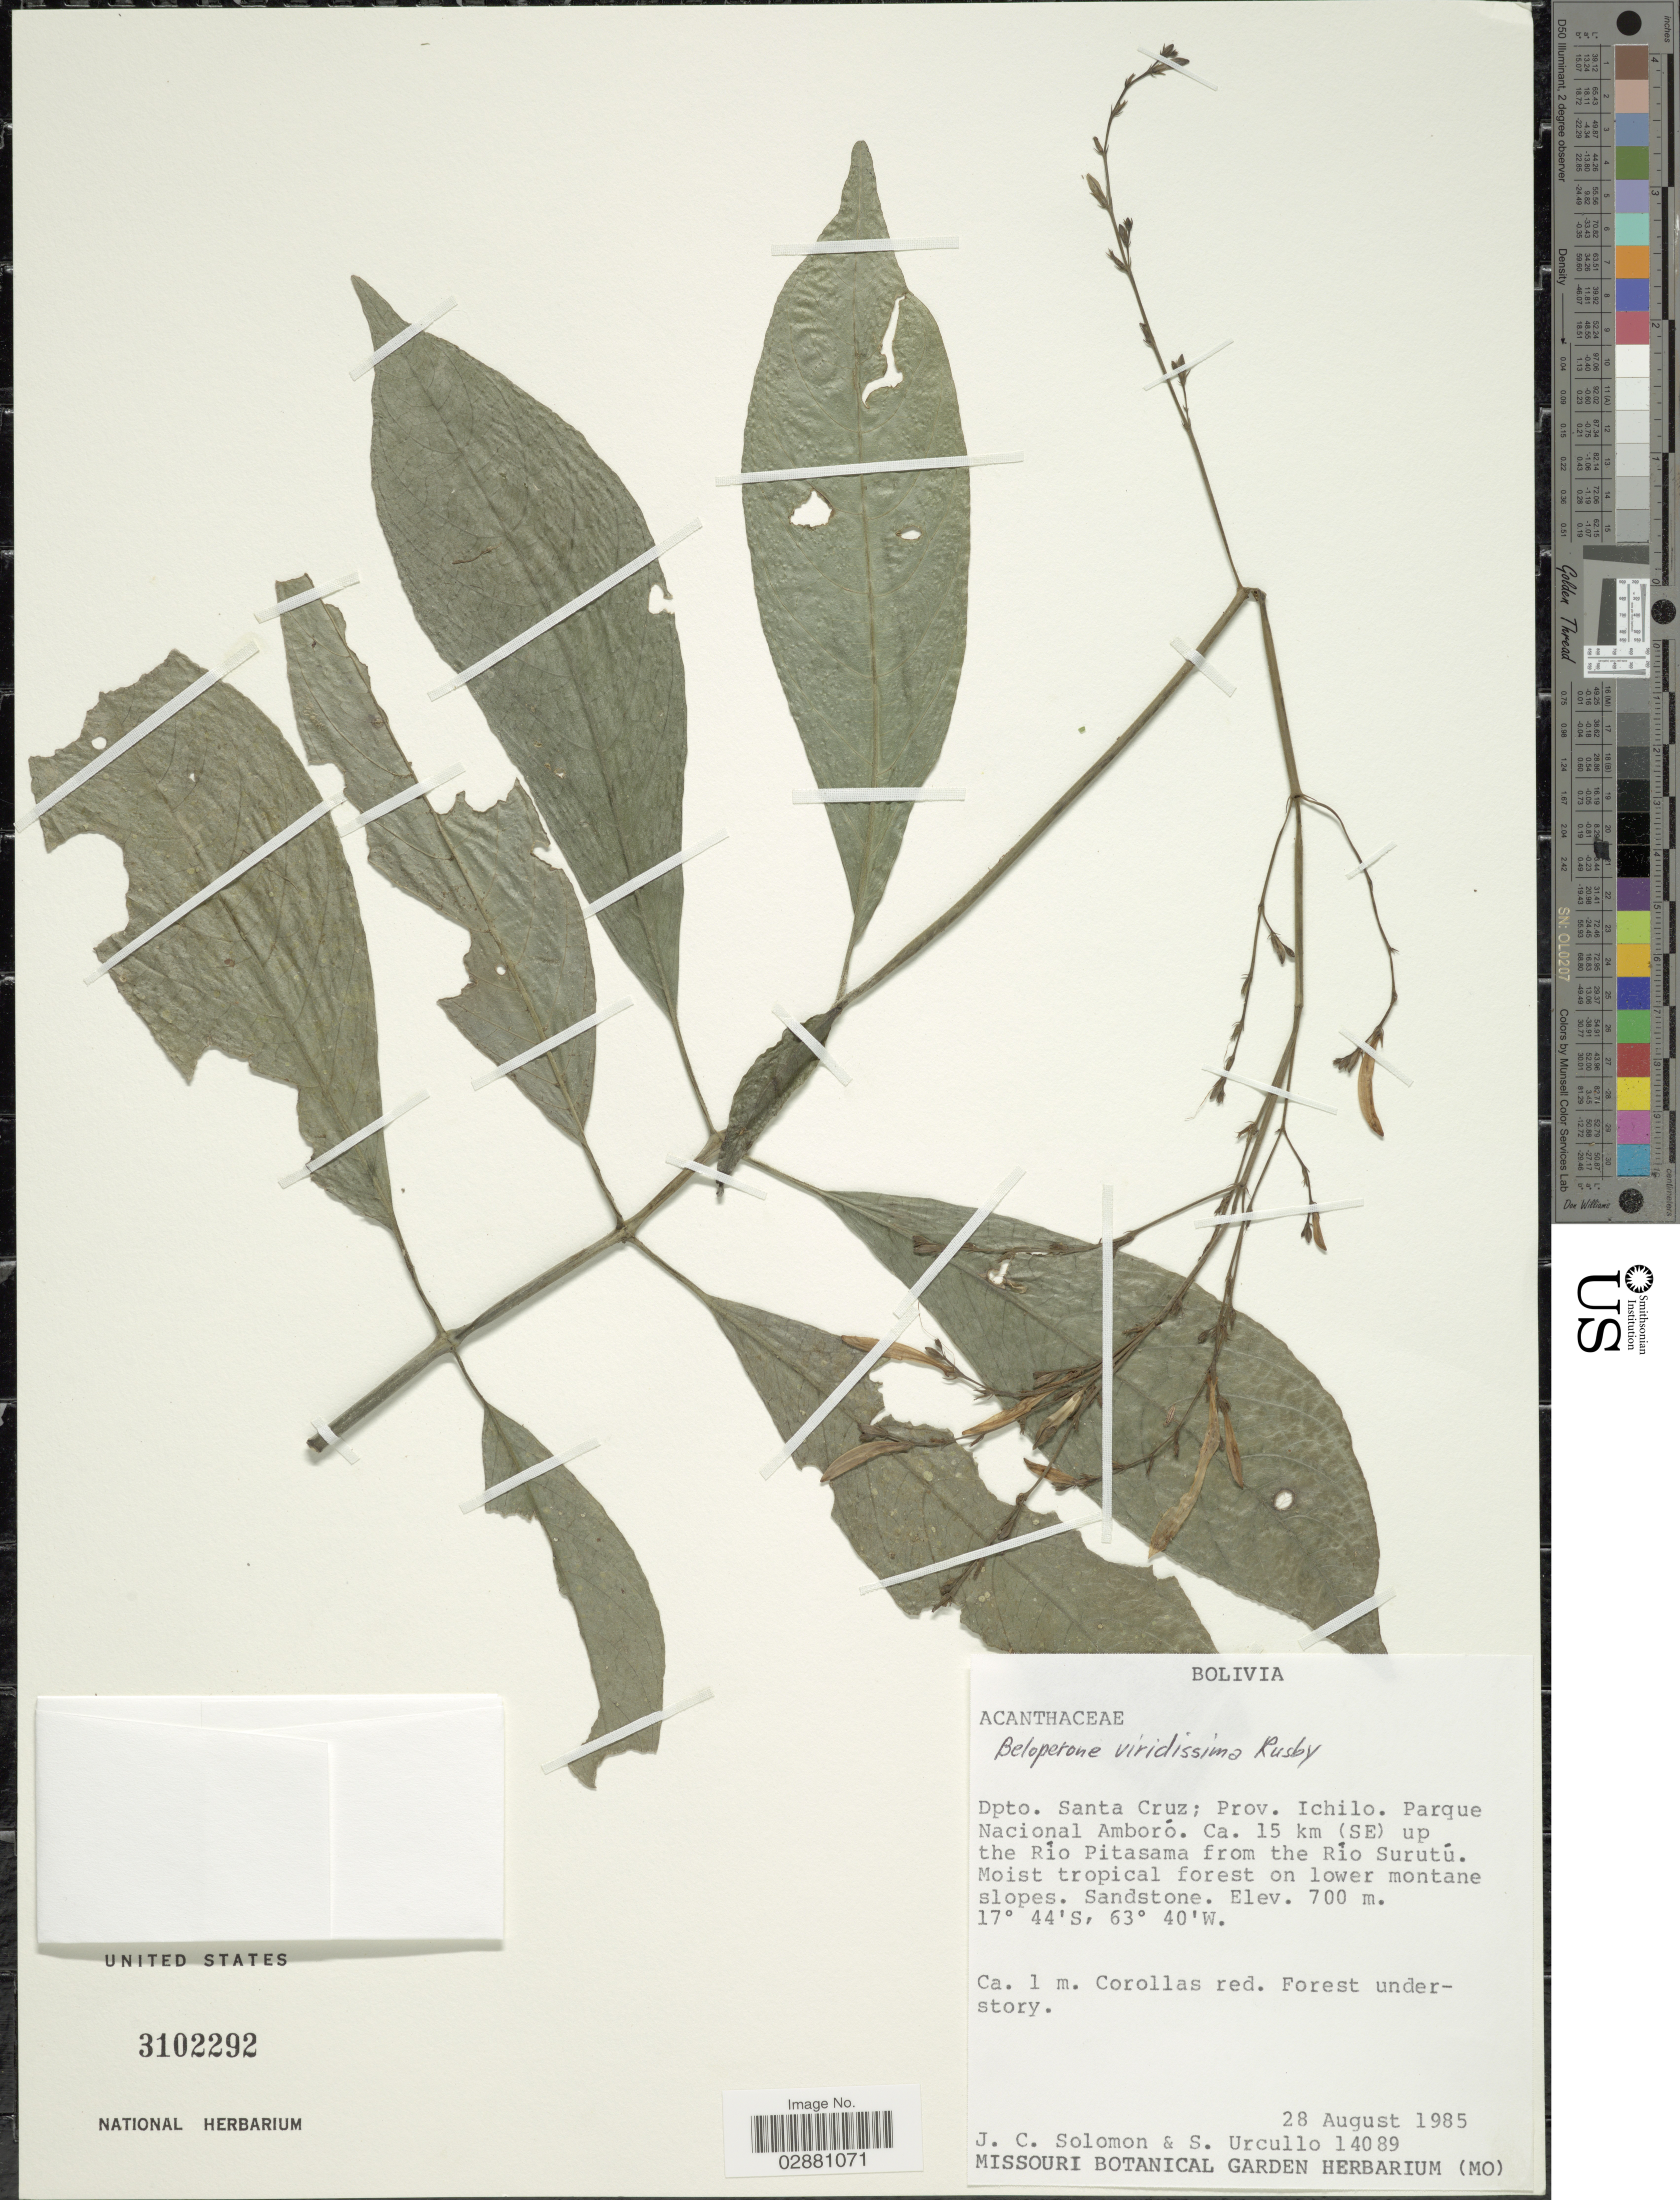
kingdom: Plantae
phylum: Tracheophyta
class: Magnoliopsida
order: Lamiales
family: Acanthaceae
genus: Beloperone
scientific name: Beloperone viridissima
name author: Rusby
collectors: J. C. Solomon & S. Urcullo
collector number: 14089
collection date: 1985-08-28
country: Bolivia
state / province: Santa Cruz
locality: Dpto. Santa Cruz; Prov. Ichilo. Parque Nacional Amboró. Ca. 15 km (SE) up the Río Pitasama from the Río Surutú.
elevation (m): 700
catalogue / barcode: US 3102292